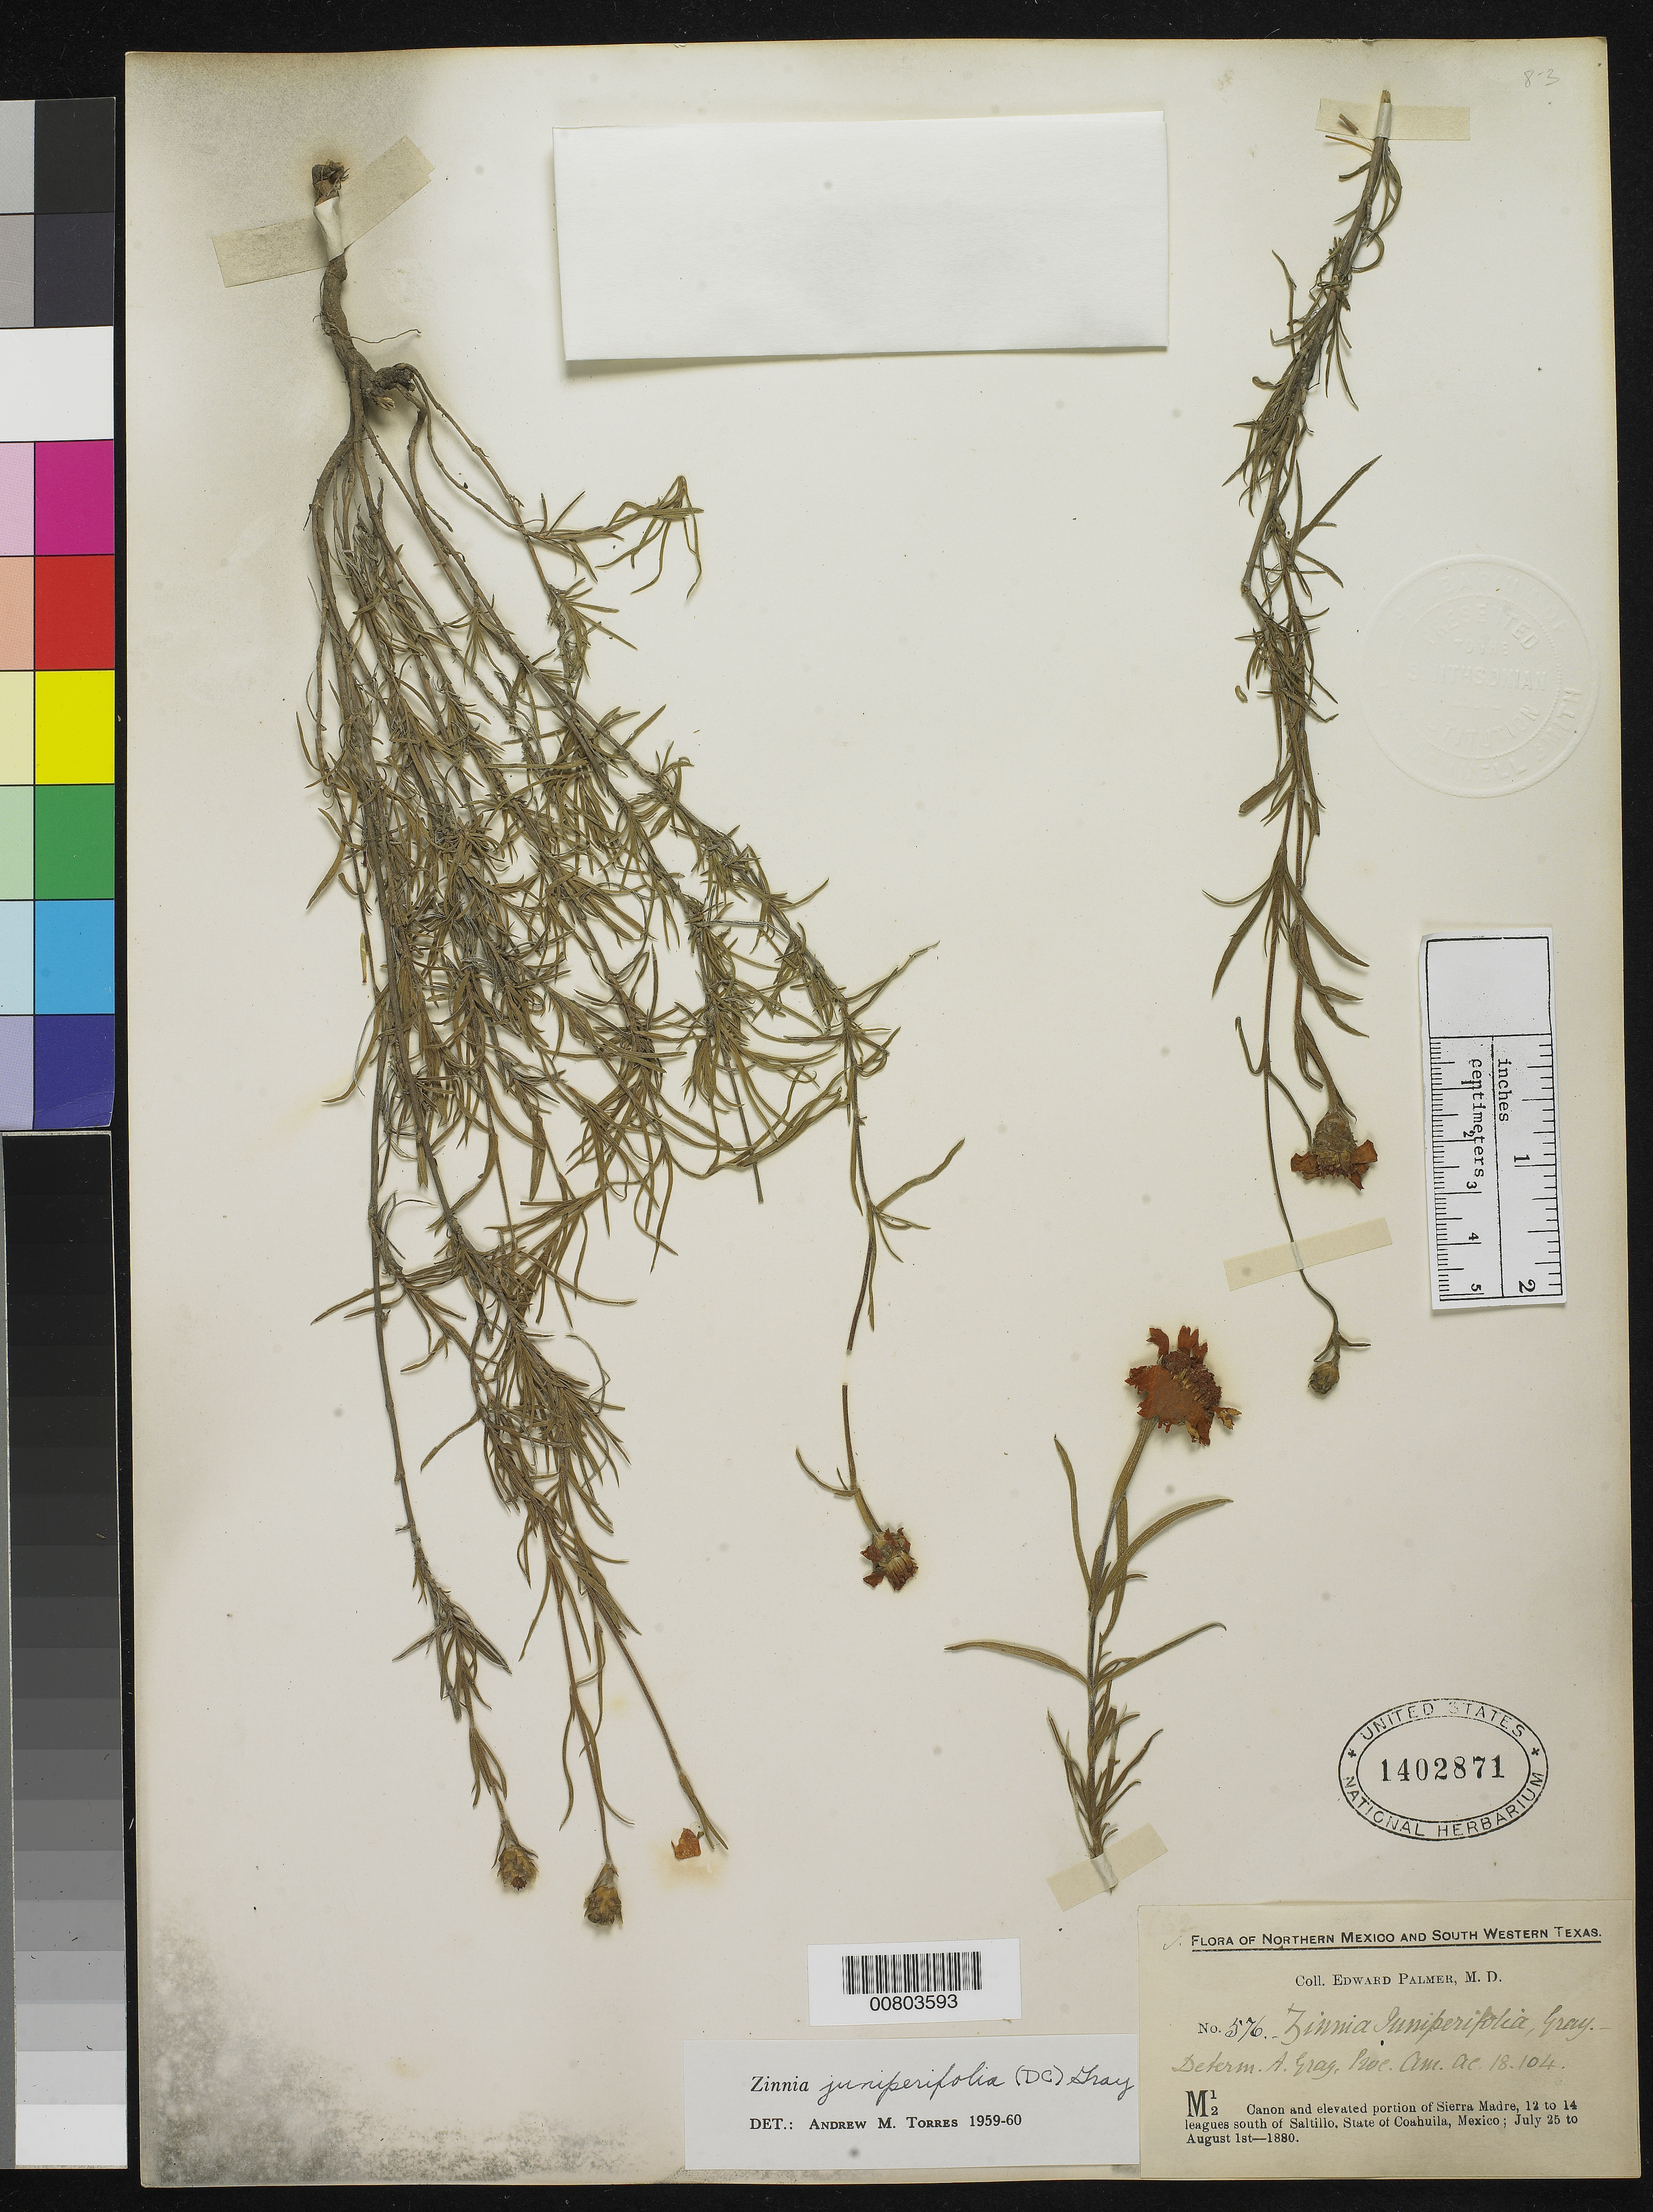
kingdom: Plantae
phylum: Tracheophyta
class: Magnoliopsida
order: Asterales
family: Asteraceae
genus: Zinnia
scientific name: Zinnia juniperifolia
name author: (DC.) A. Gray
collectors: E. Palmer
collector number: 576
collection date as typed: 25 Jul 1880 to 01 Aug 1880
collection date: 1880-07-25/1880-08-01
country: Mexico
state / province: Coahuila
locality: M12. Cañon and elevated portion of Sierra Madre, 12 to 14 leagues south of Saltillo, Coahuila.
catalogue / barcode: US 1402871